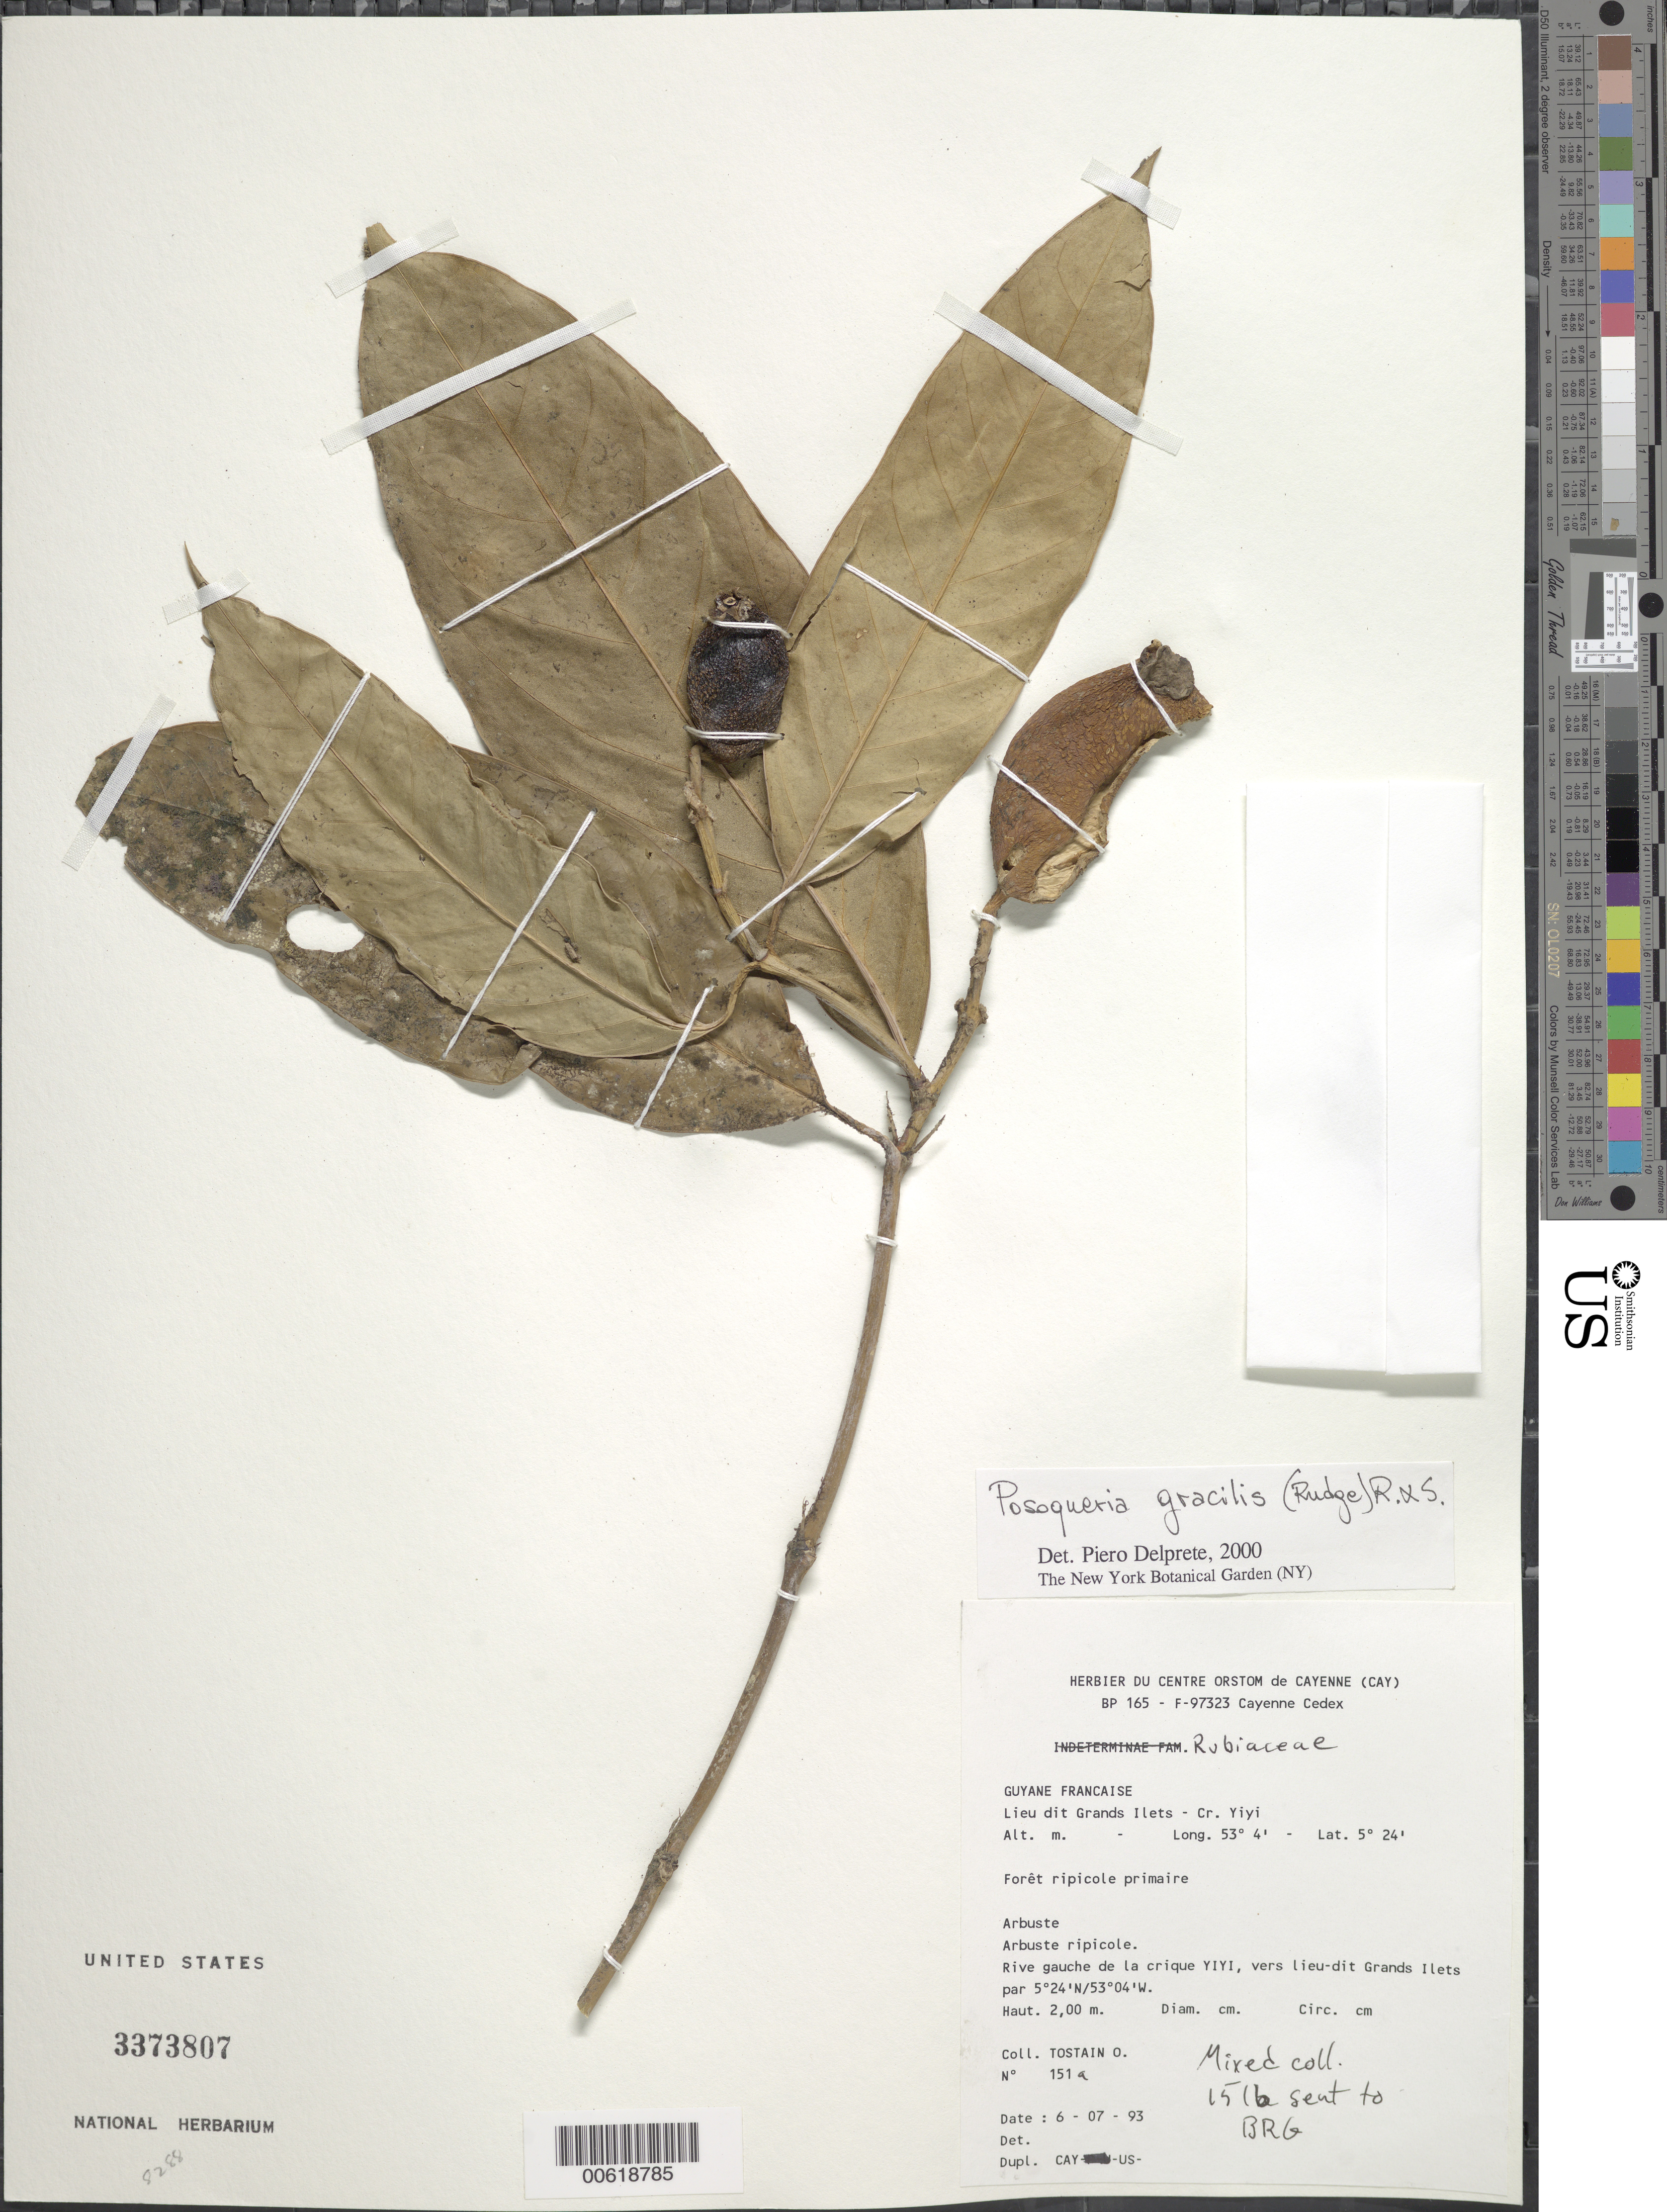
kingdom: Plantae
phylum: Tracheophyta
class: Magnoliopsida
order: Gentianales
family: Rubiaceae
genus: Posoqueria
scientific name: Posoqueria gracilis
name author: Roem. & Schult.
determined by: Delprete, P. G., Herb. de Guyane Cay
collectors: O. Tostain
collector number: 151 a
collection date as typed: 6-Jul-93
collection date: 1993-07-06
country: French Guiana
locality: Crique Yiyi, lieu dit Grand Islets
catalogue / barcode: US 3373807